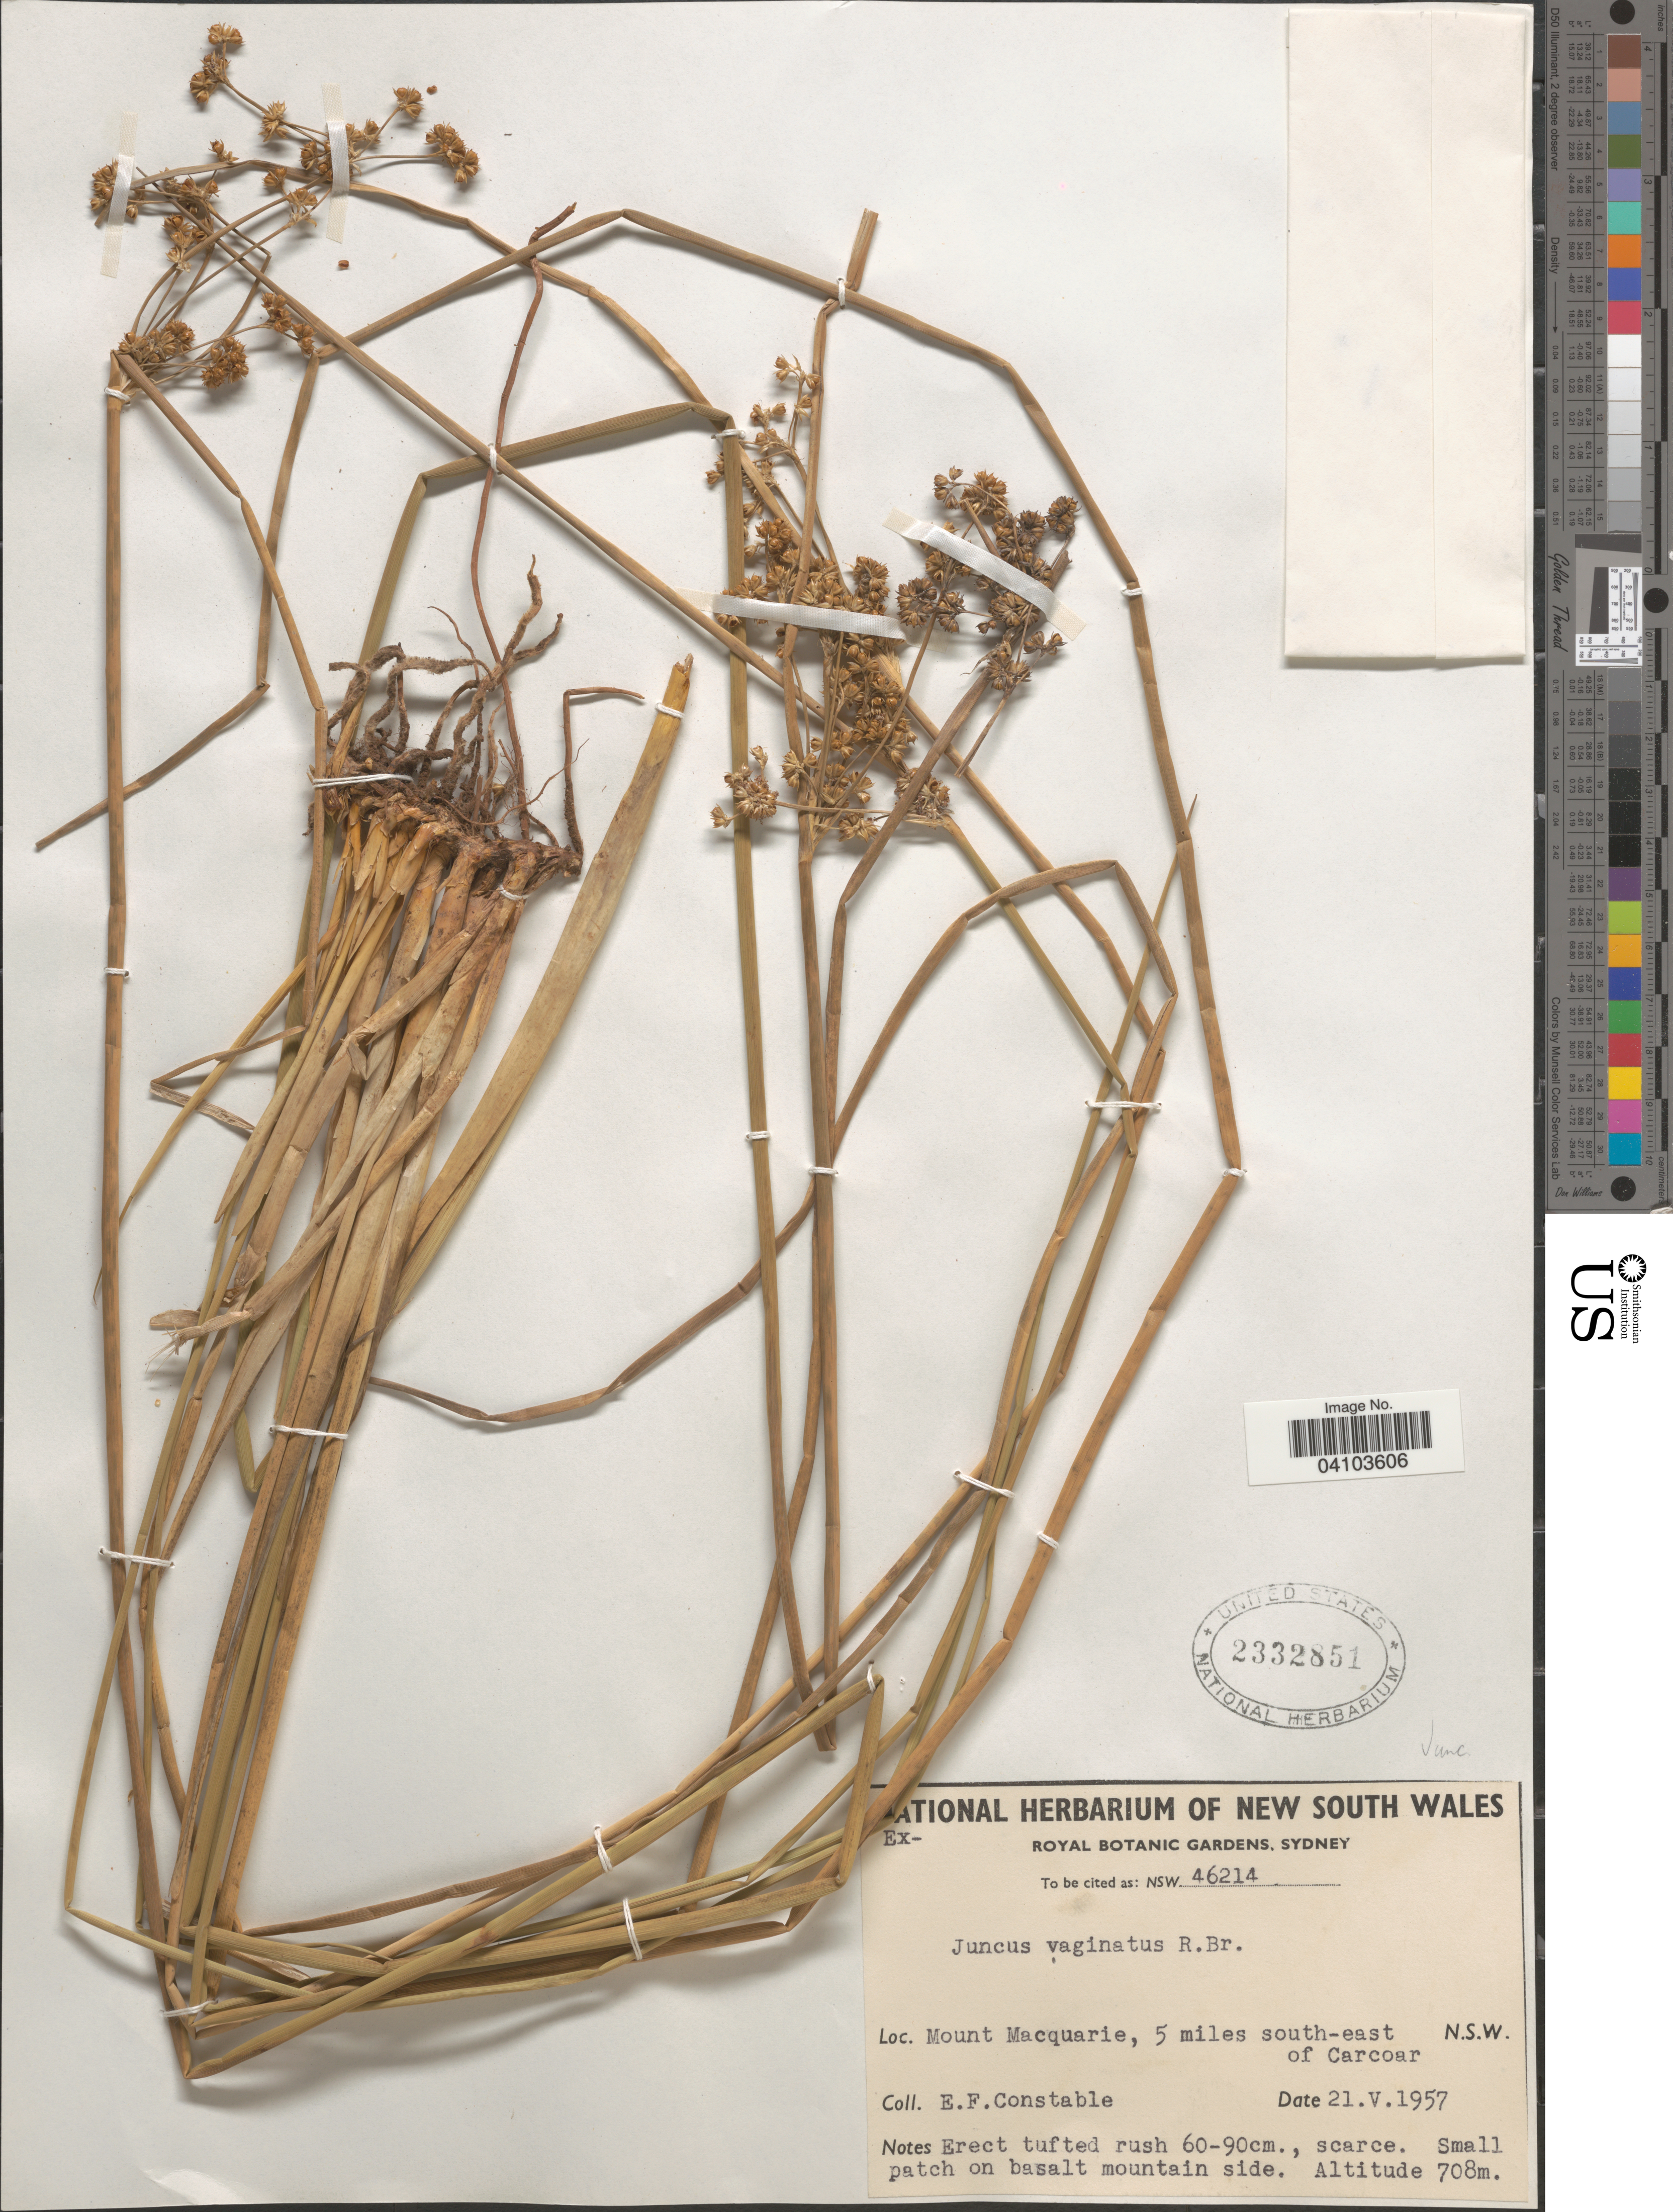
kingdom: Plantae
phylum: Tracheophyta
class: Liliopsida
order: Poales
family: Juncaceae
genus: Juncus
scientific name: Juncus vaginatus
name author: R. Br.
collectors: E. F. Constable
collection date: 1957-05-21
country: Australia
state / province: New South Wales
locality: Mount Macquarie, 5 miles south-east of Carcoar.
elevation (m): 708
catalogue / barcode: US 2332851